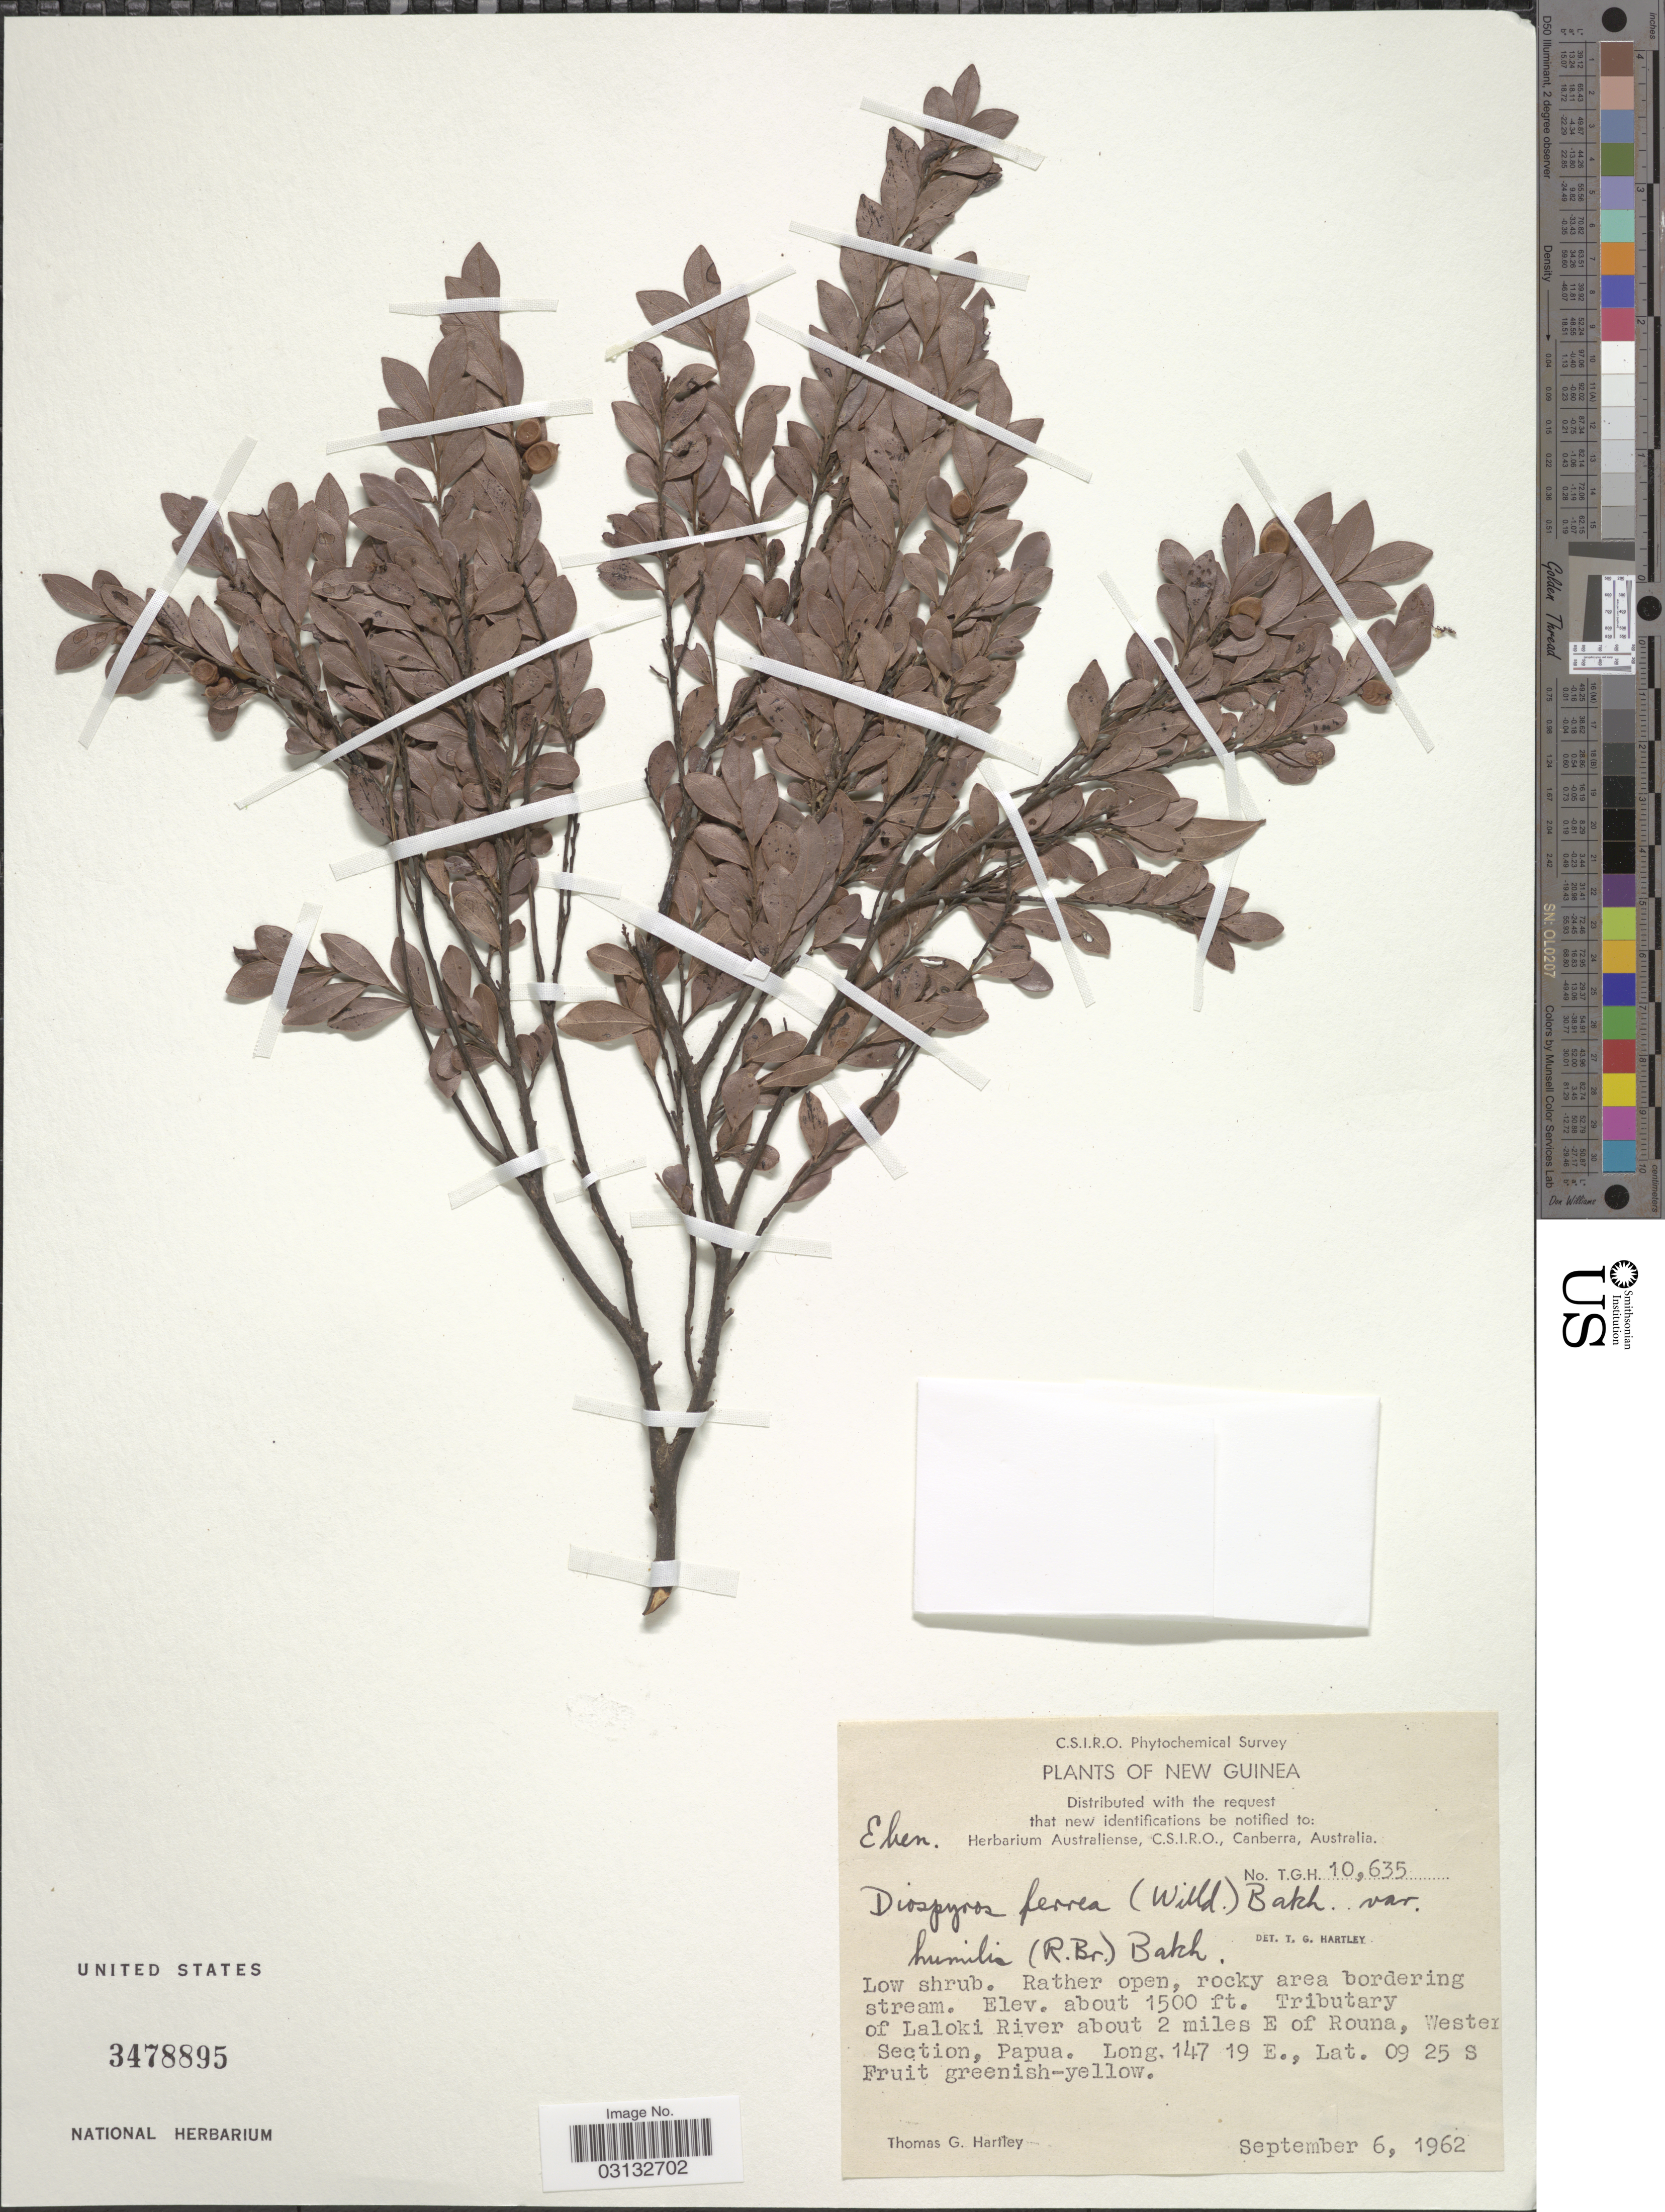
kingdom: Plantae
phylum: Tracheophyta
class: Magnoliopsida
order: Ericales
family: Ebenaceae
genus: Diospyros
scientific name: Diospyros ferrea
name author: (Willd.) Bakh.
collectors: T. Hartley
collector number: TGH10635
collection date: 1962-09-06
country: Papua New Guinea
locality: New Guinea. Tributary of Laloki River abourt 2 miles E of Rouna, Western Section.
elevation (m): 457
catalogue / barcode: US 3478895